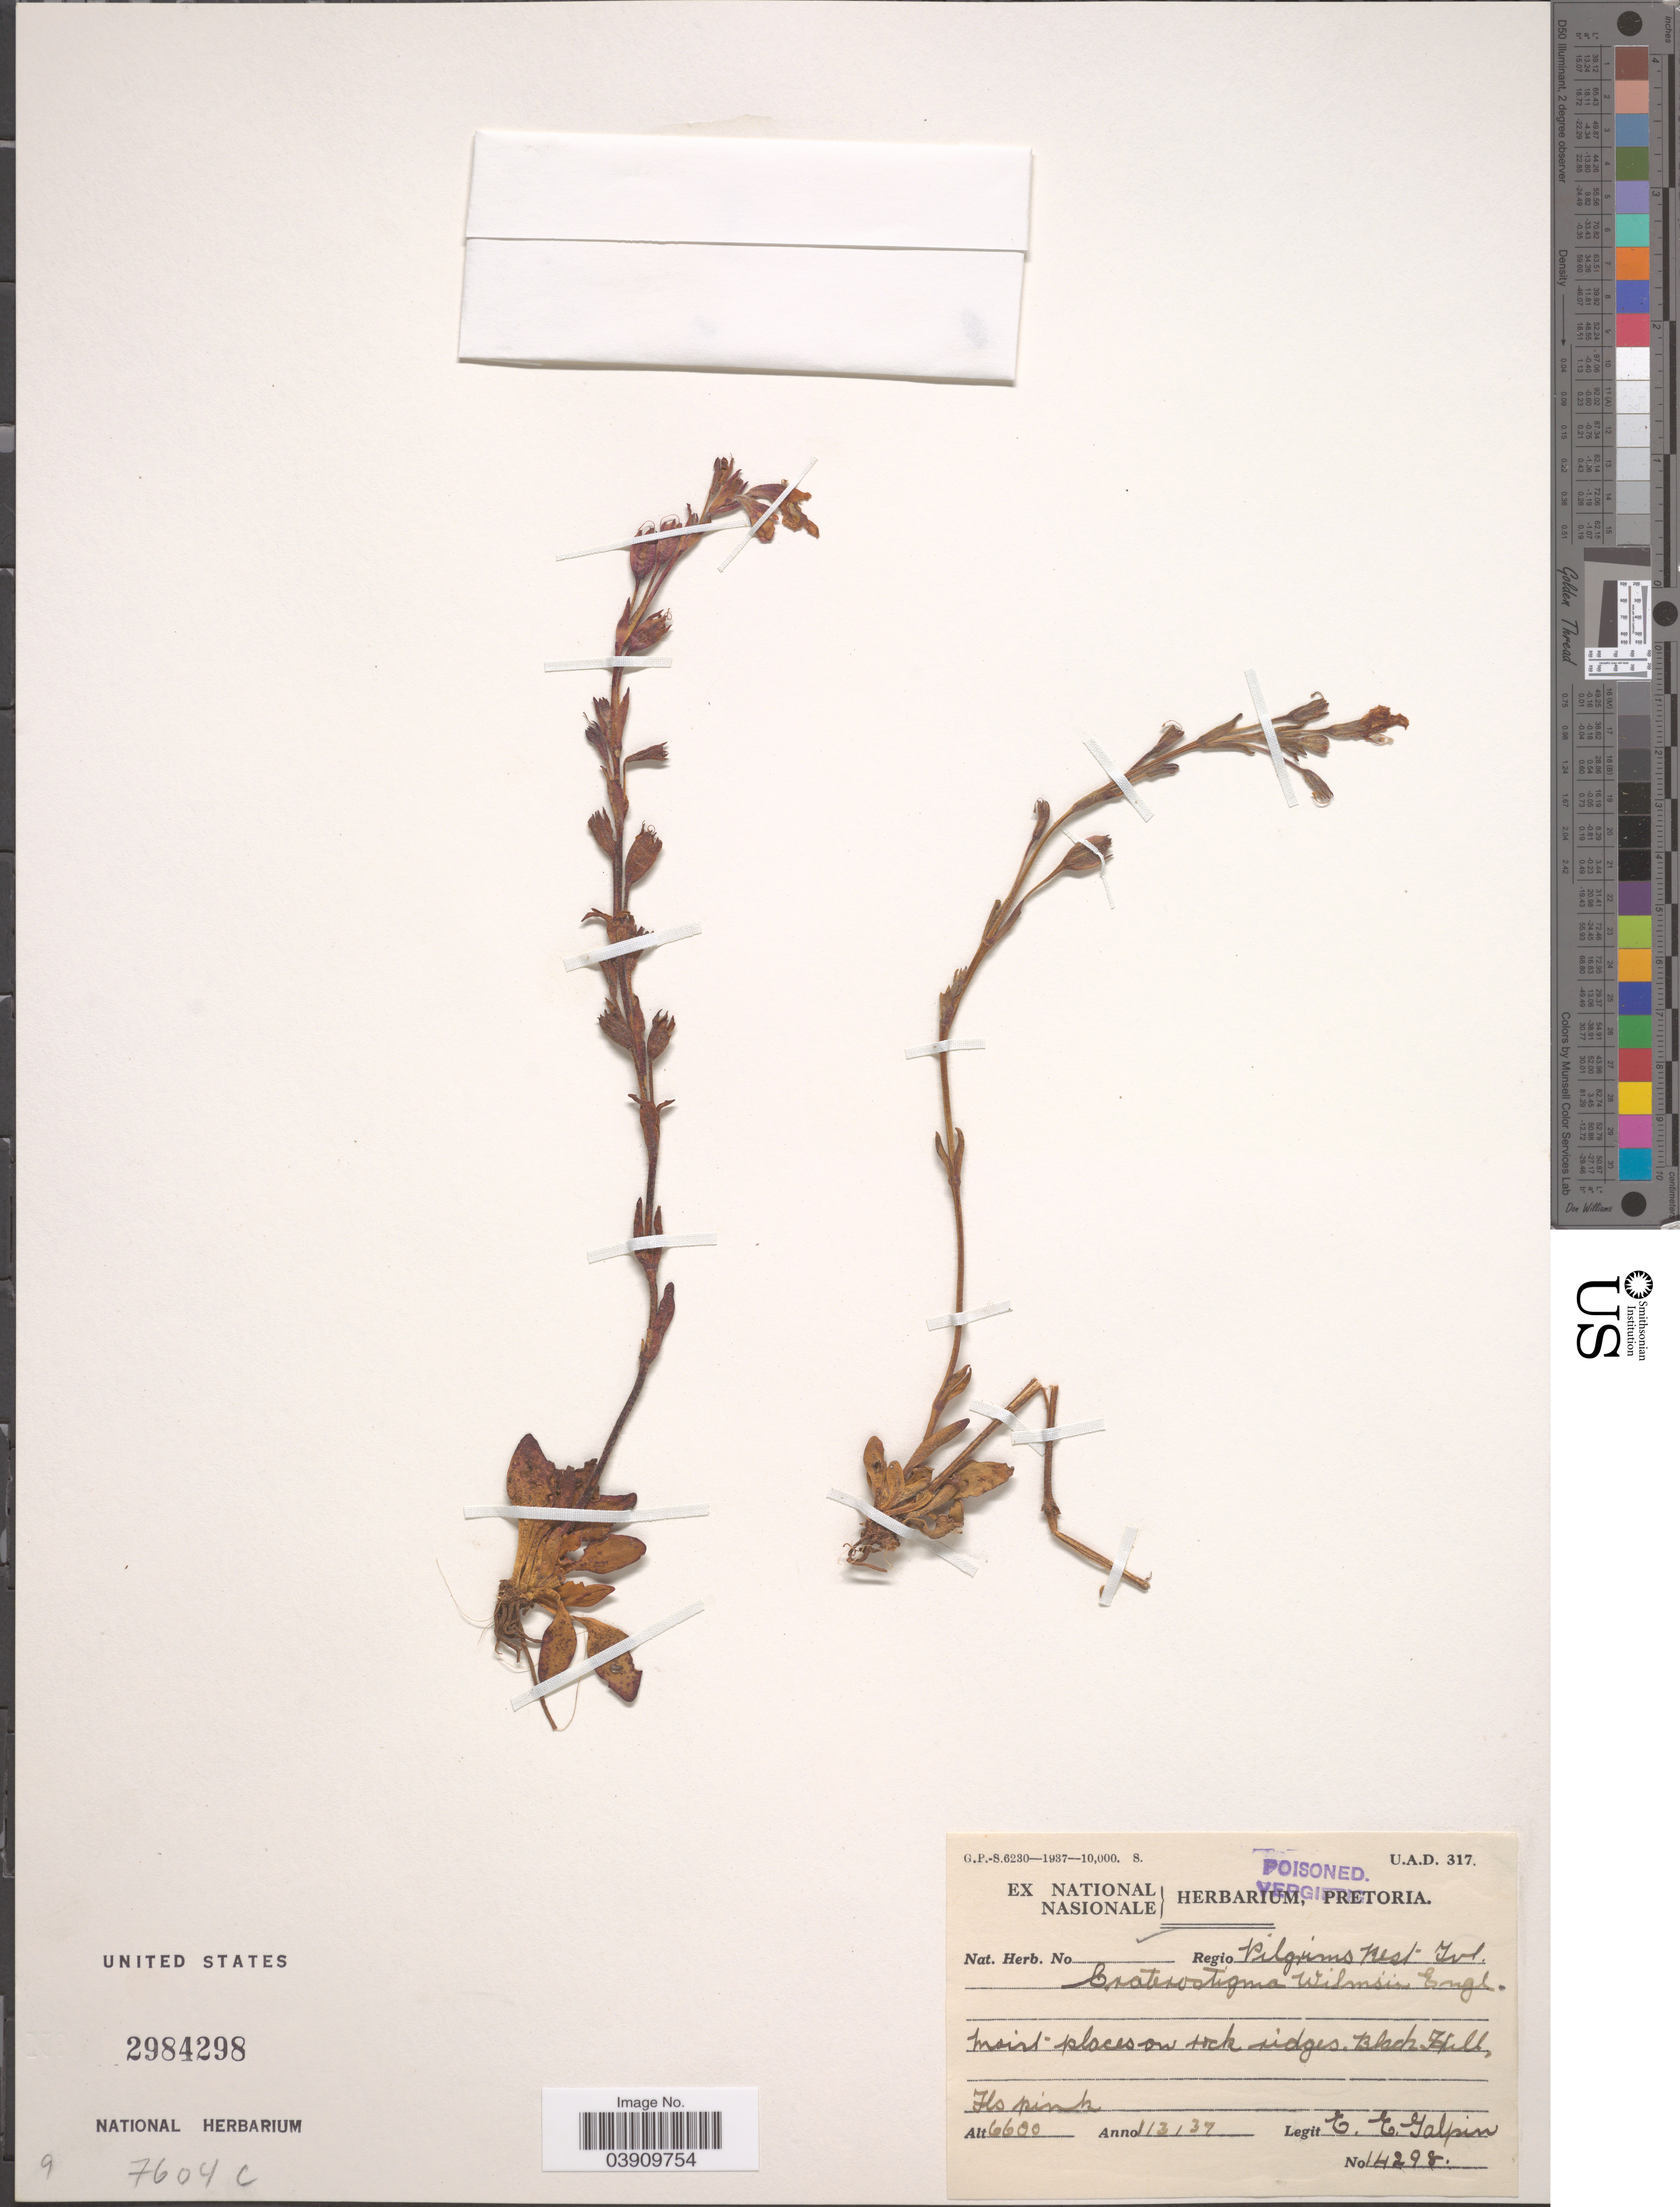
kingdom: Plantae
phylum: Tracheophyta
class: Magnoliopsida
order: Lamiales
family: Linderniaceae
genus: Craterostigma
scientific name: Craterostigma wilmsii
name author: Engl.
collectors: E. Galpin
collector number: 14298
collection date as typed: Transcribed d/m/y: 3/1/37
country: South Africa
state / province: Mpumalanga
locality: Regio Pilgrims Rest Tvl. Black Hill.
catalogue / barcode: US 2984298